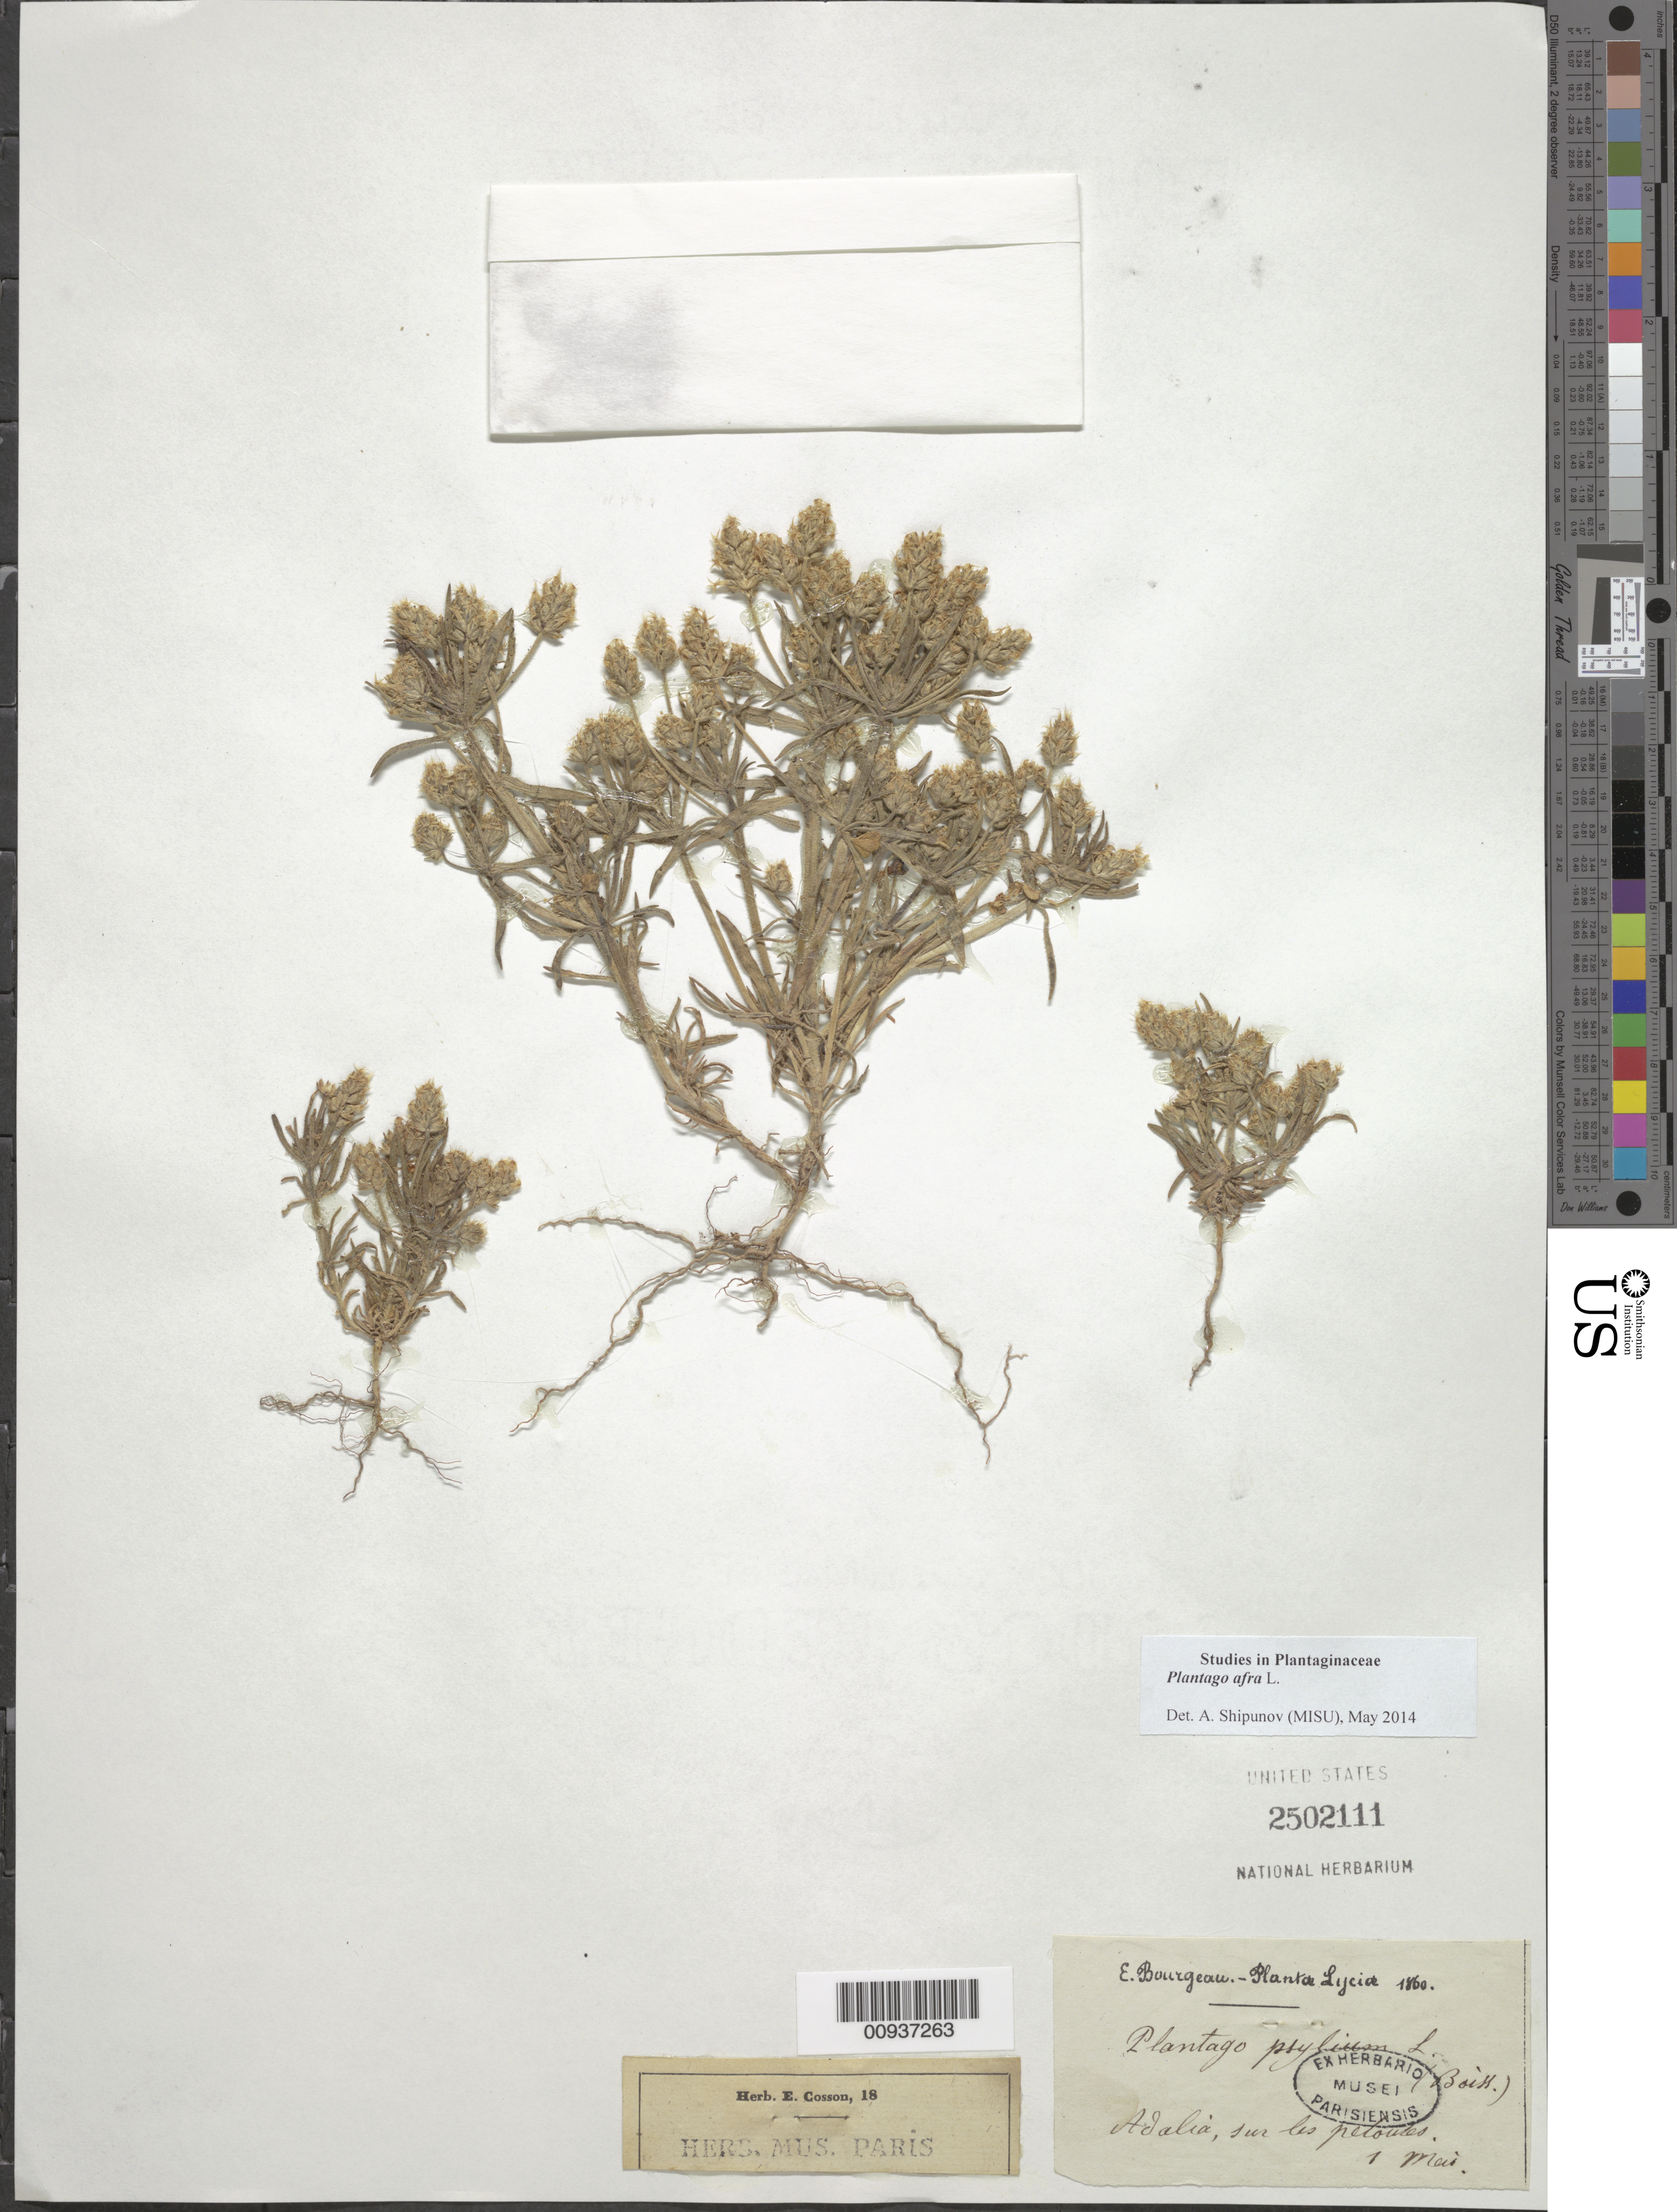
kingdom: Plantae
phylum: Tracheophyta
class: Magnoliopsida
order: Lamiales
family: Plantaginaceae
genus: Plantago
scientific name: Plantago psyllium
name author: L.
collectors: E. Bourgeau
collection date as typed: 01 May 1860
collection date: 1860-05-01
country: Turkey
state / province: Antalya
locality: Adalia: sur les pelouses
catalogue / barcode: US 2502111